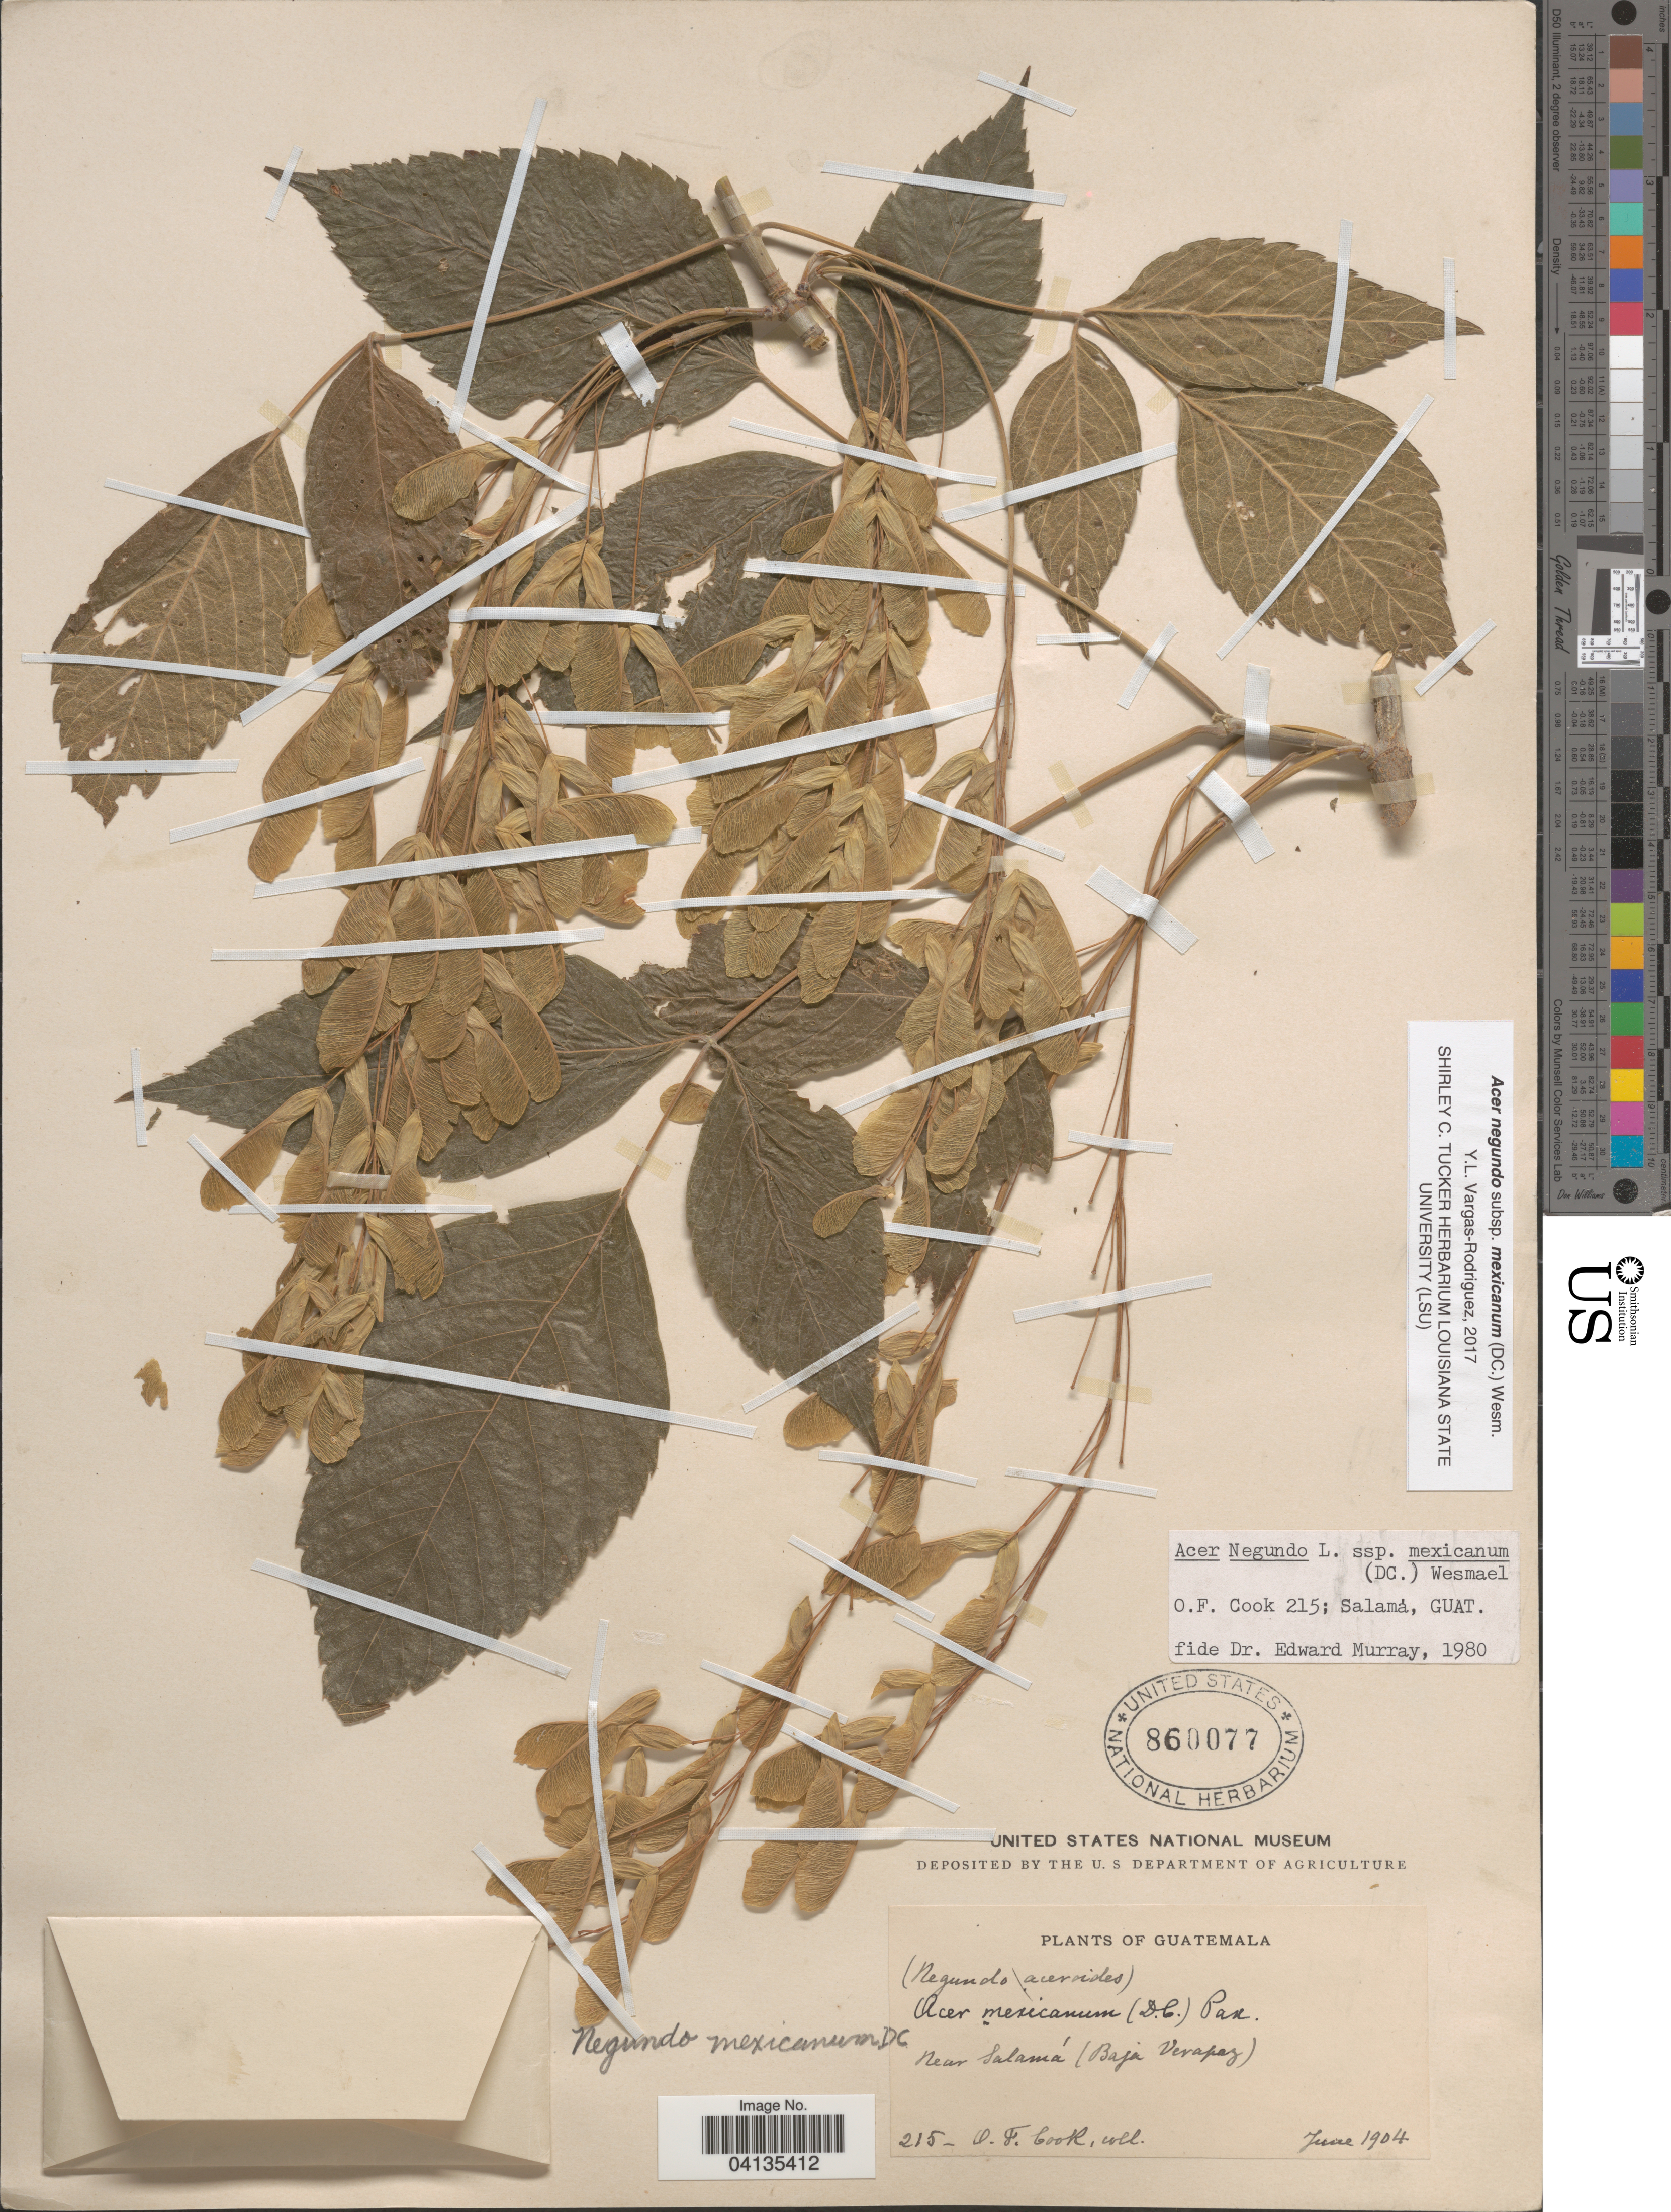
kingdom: Plantae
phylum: Tracheophyta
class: Magnoliopsida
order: Sapindales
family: Sapindaceae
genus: Acer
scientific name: Acer negundo subsp. mexicanum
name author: (DC.) Wesm.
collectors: O. F. Cook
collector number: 215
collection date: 1904-06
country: Guatemala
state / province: Baja Verapaz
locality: Near Salamá.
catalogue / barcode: US 860077